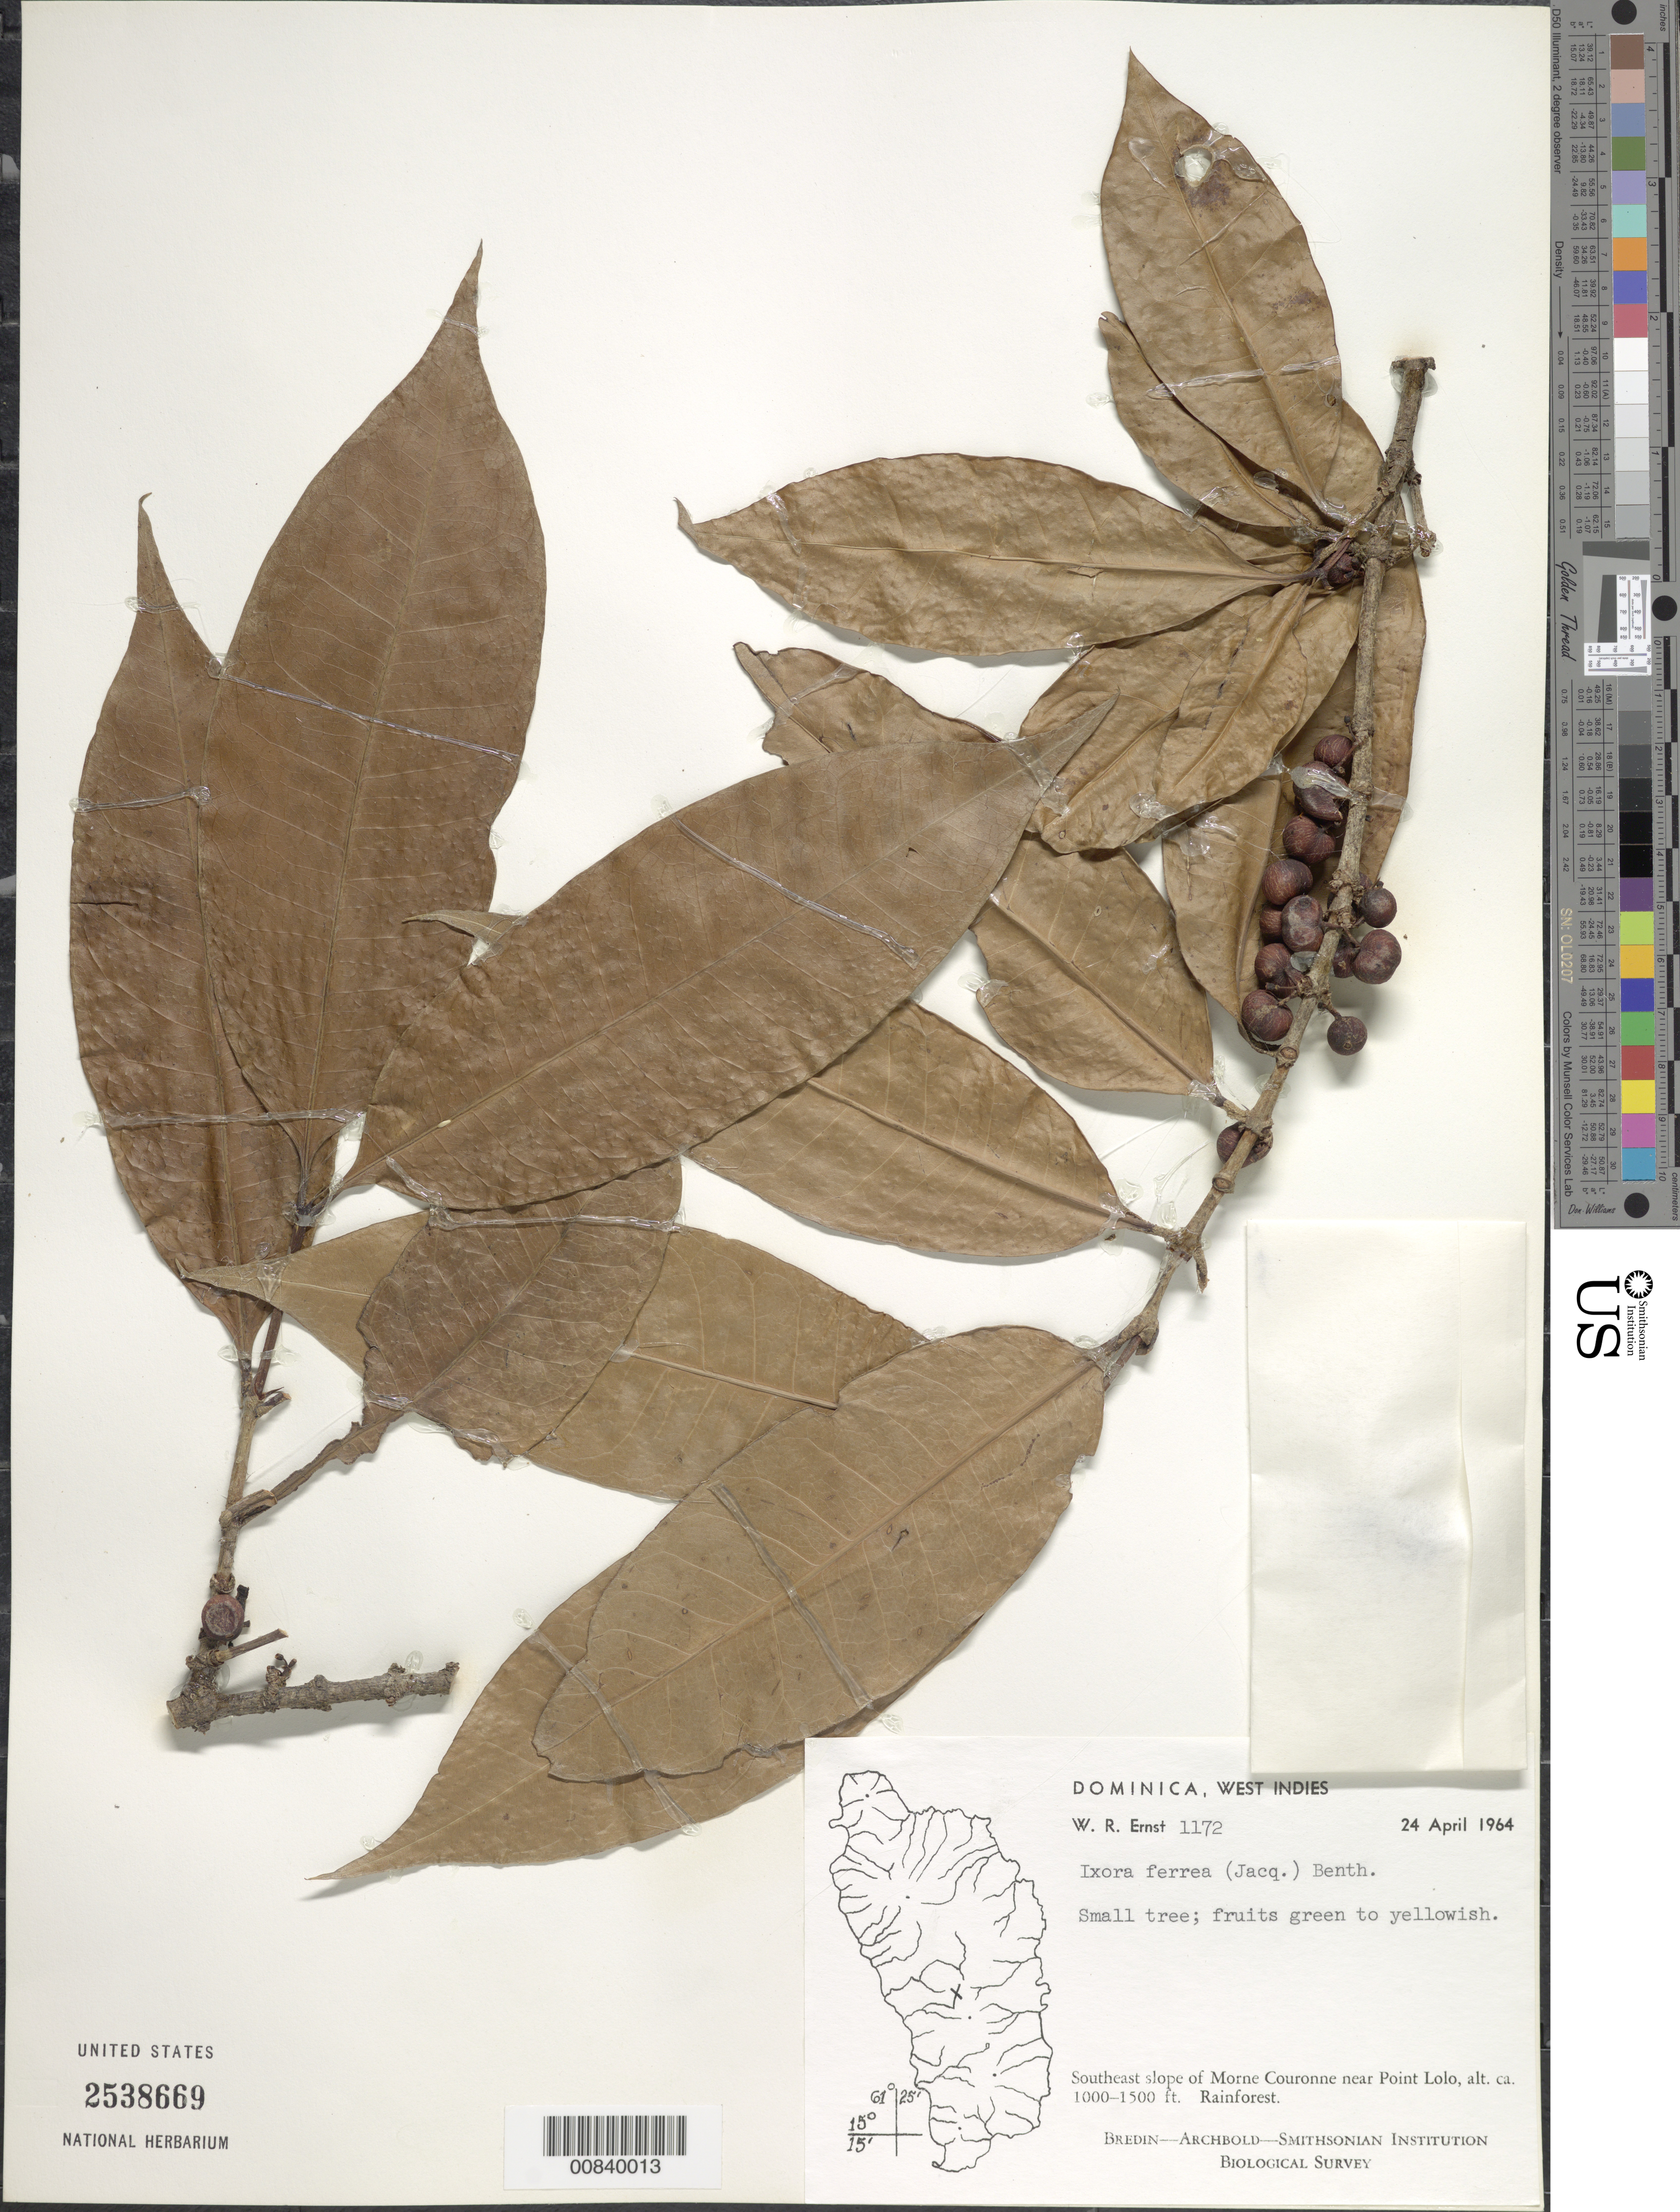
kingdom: Plantae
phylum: Tracheophyta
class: Magnoliopsida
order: Gentianales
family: Rubiaceae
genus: Ixora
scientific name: Ixora ferrea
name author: (Jacq.) Benth.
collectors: W. R. Ernst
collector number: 1172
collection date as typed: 24 Apr 1964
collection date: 1964-04-24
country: Dominica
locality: Souteast slope of Morne Couronne, near Point Lolo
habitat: Rainforest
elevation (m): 305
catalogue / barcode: US 2538669